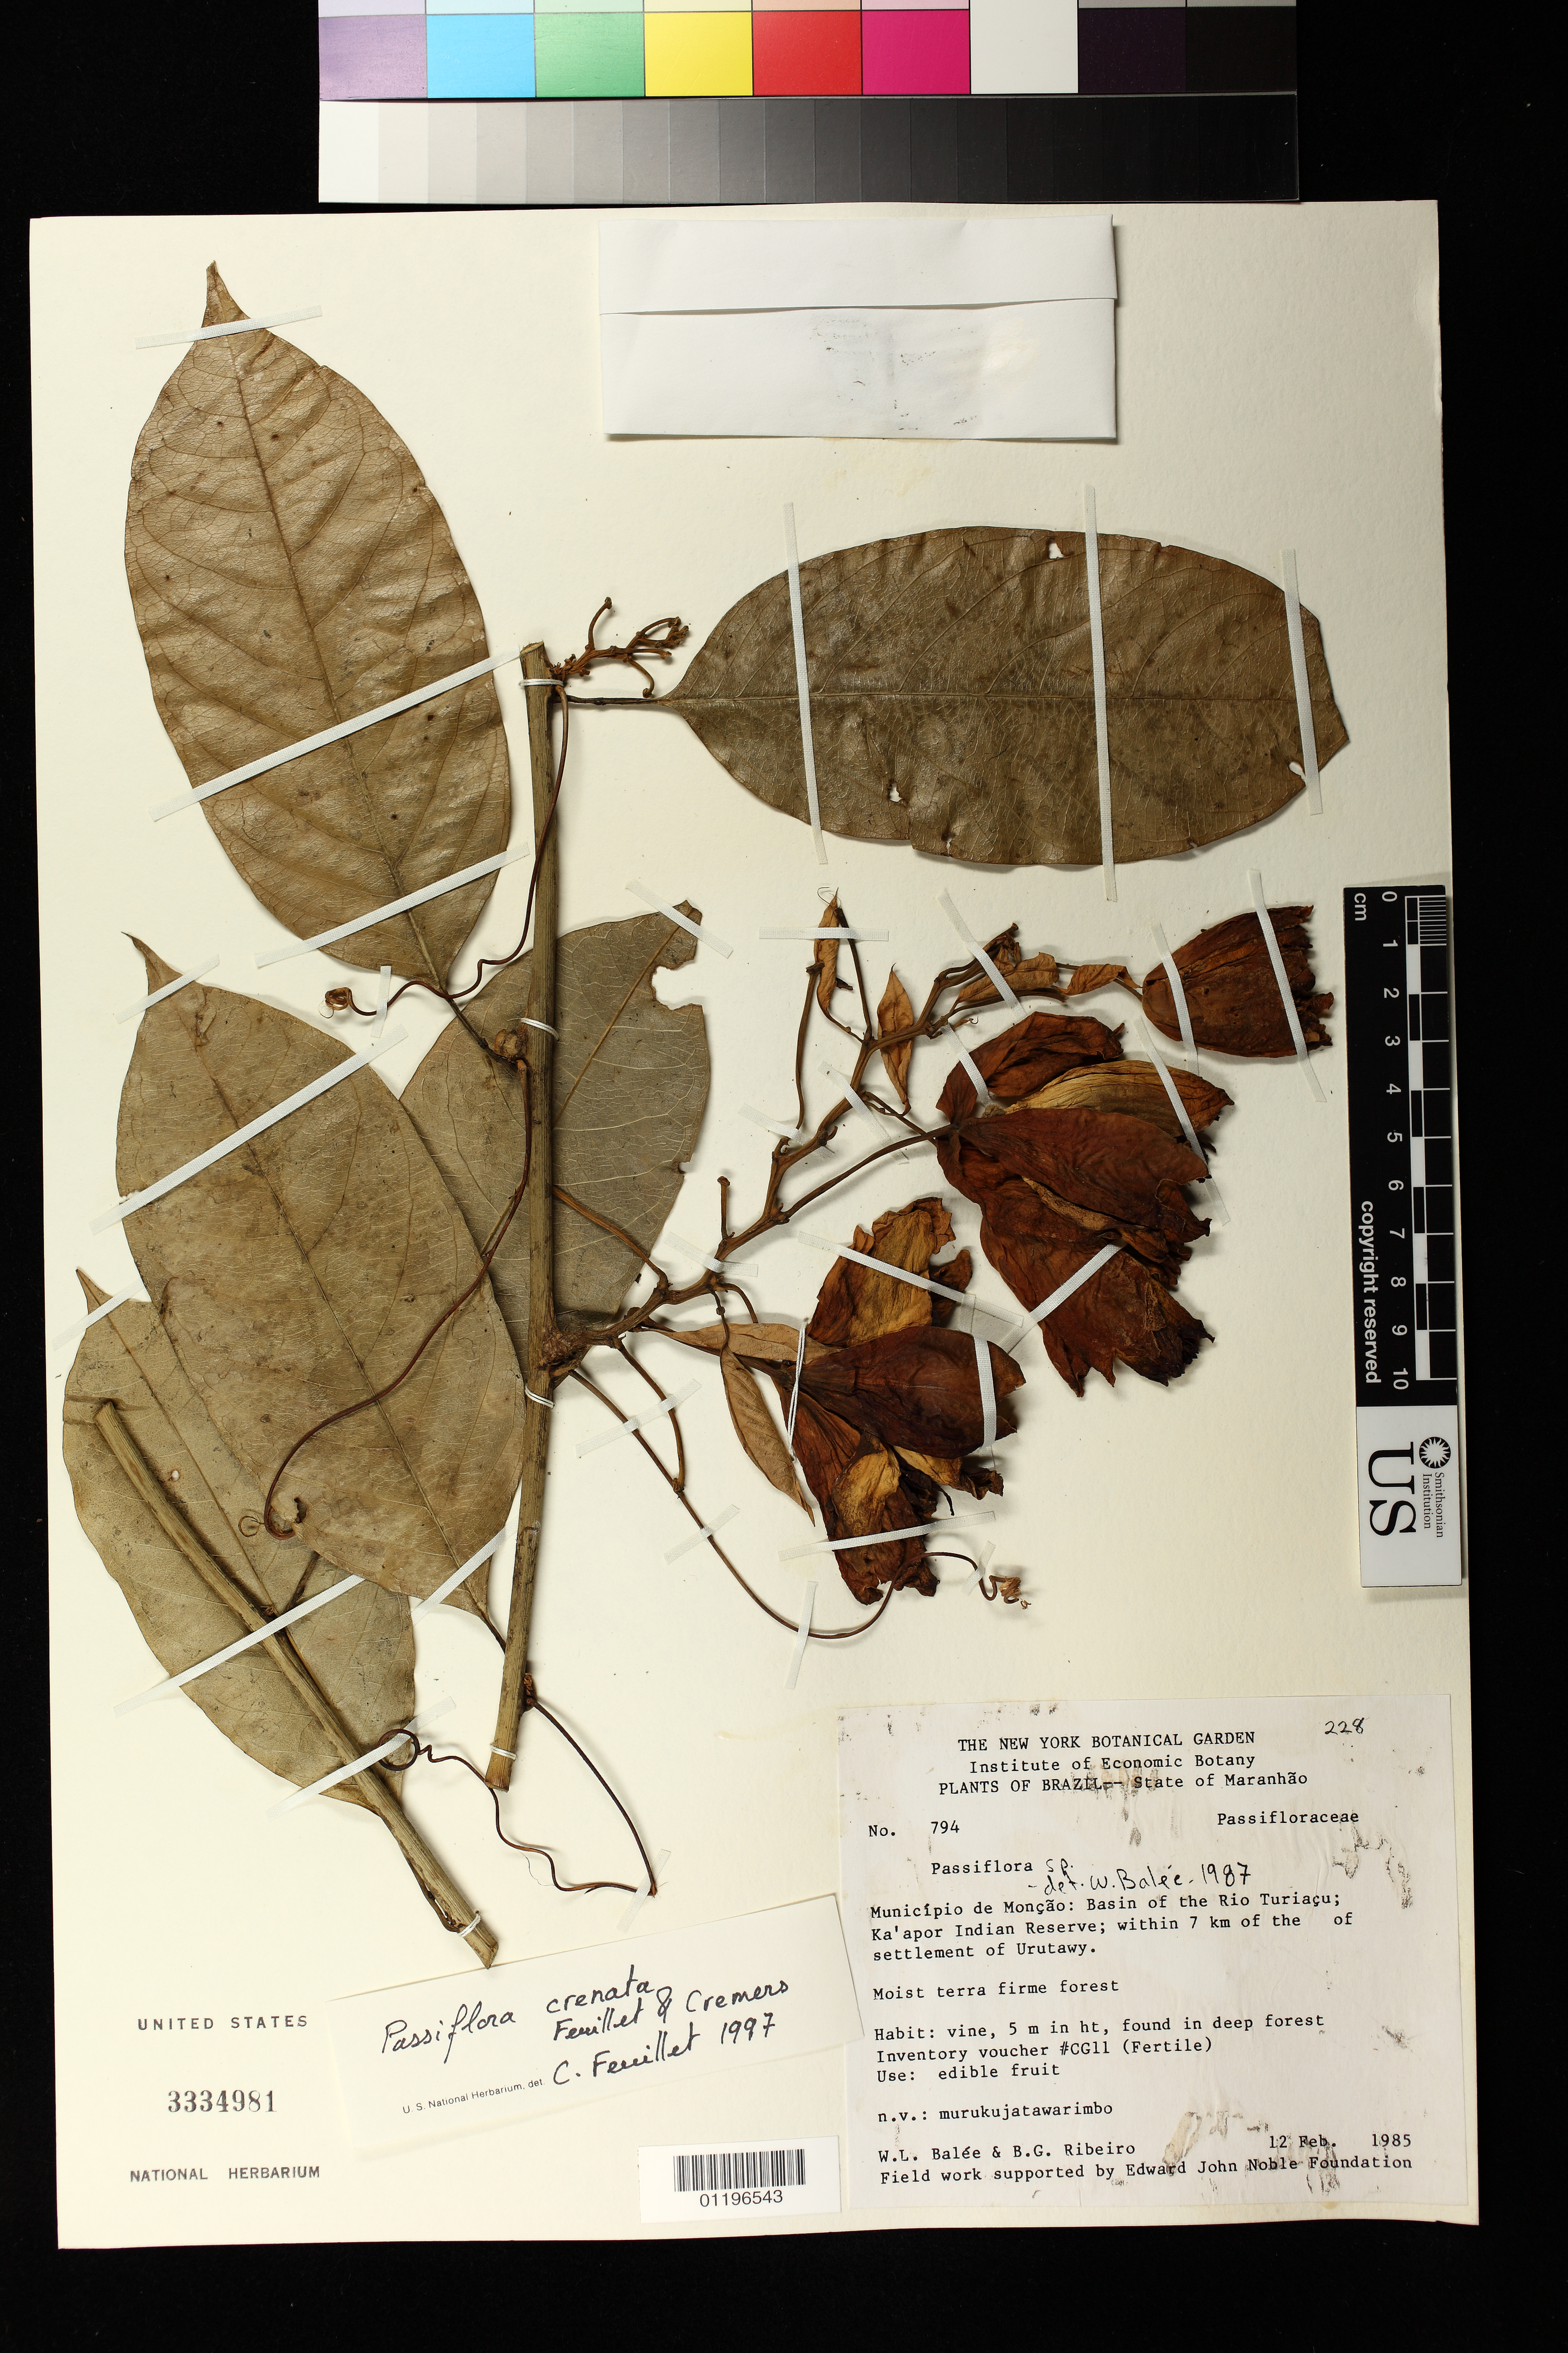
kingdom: Plantae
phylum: Tracheophyta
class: Magnoliopsida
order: Malpighiales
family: Passifloraceae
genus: Passiflora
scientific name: Passiflora crenata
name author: Feuillet & Cremers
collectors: W. L. Balee & B. G. Ribeiro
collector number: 794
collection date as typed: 02 Dec 1985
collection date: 1985-12-02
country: Brazil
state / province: Maranhão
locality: State of Maranhao: Municipio de Moncao: Basin of the Rio Turiacu; Ka'apor Indian Reserve; within 7 km of the of settlement of Urutawy.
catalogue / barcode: US 3334981